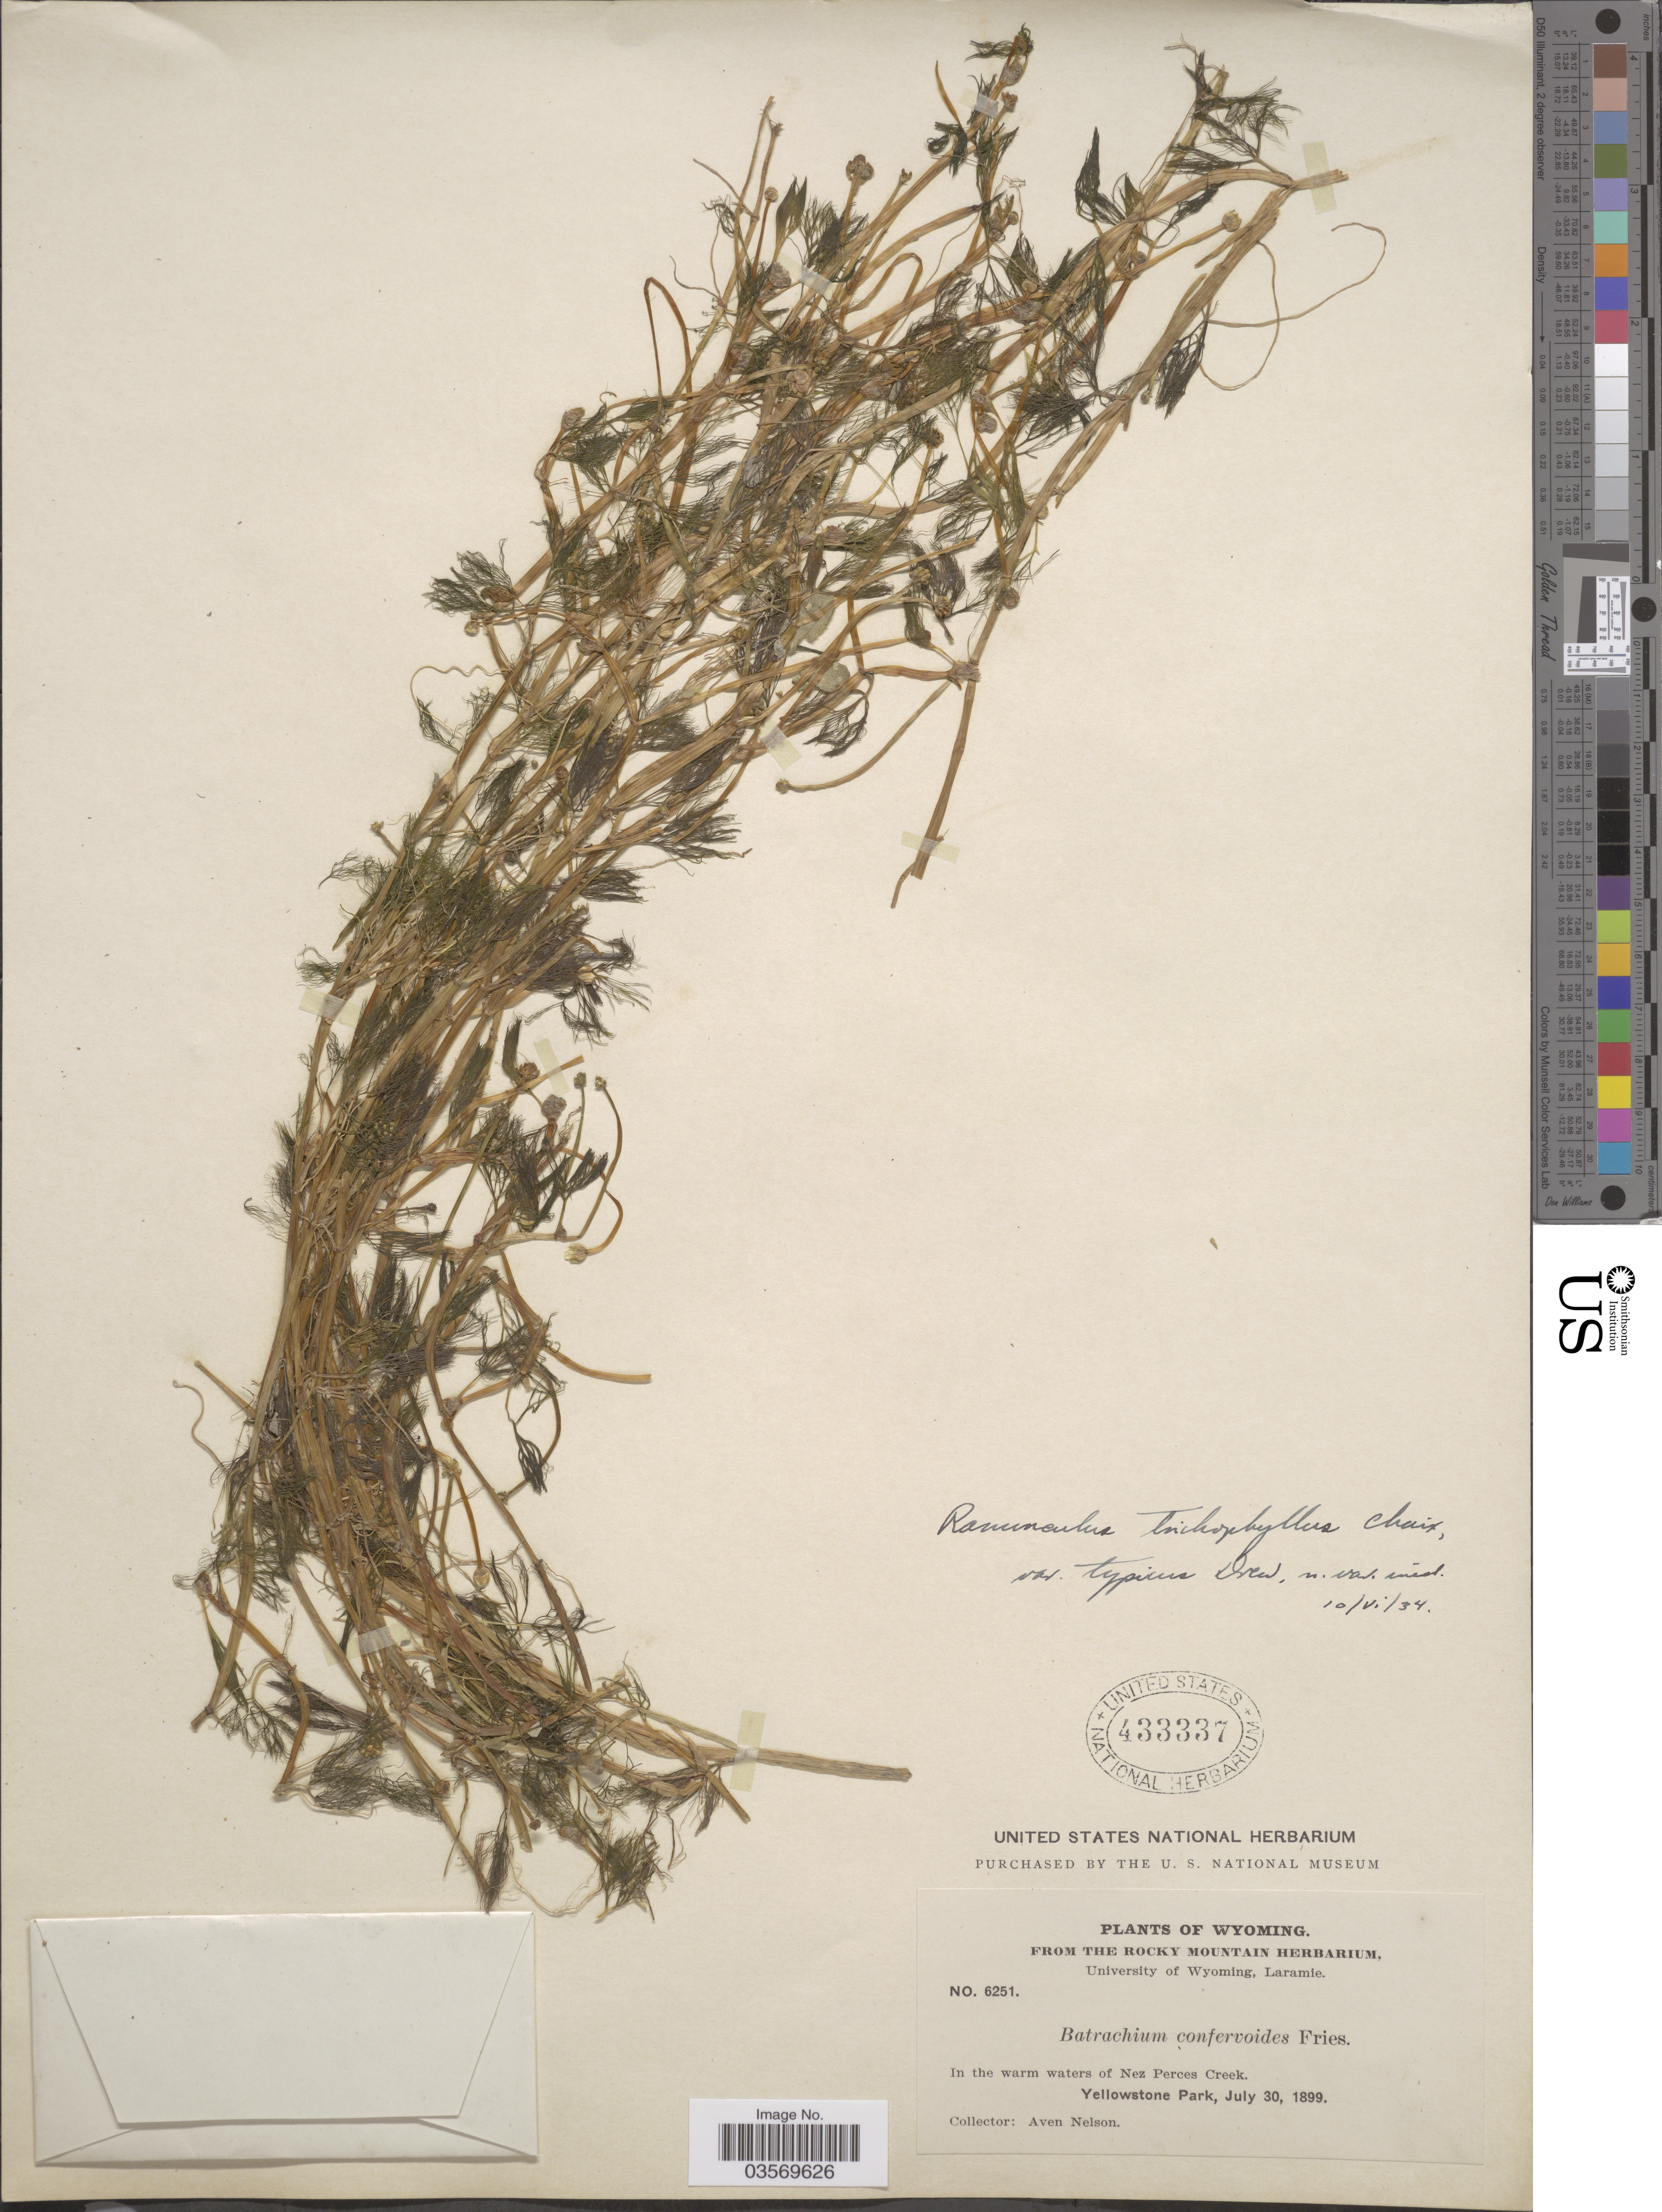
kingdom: Plantae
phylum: Tracheophyta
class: Magnoliopsida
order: Ranunculales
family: Ranunculaceae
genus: Ranunculus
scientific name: Ranunculus trichophyllus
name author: Chaix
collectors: A. Nelson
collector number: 6251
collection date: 1899-07-30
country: United States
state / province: Wyoming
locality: In the warm water of Nez Perces Creek. Yellowstone Park.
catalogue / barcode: US 433337